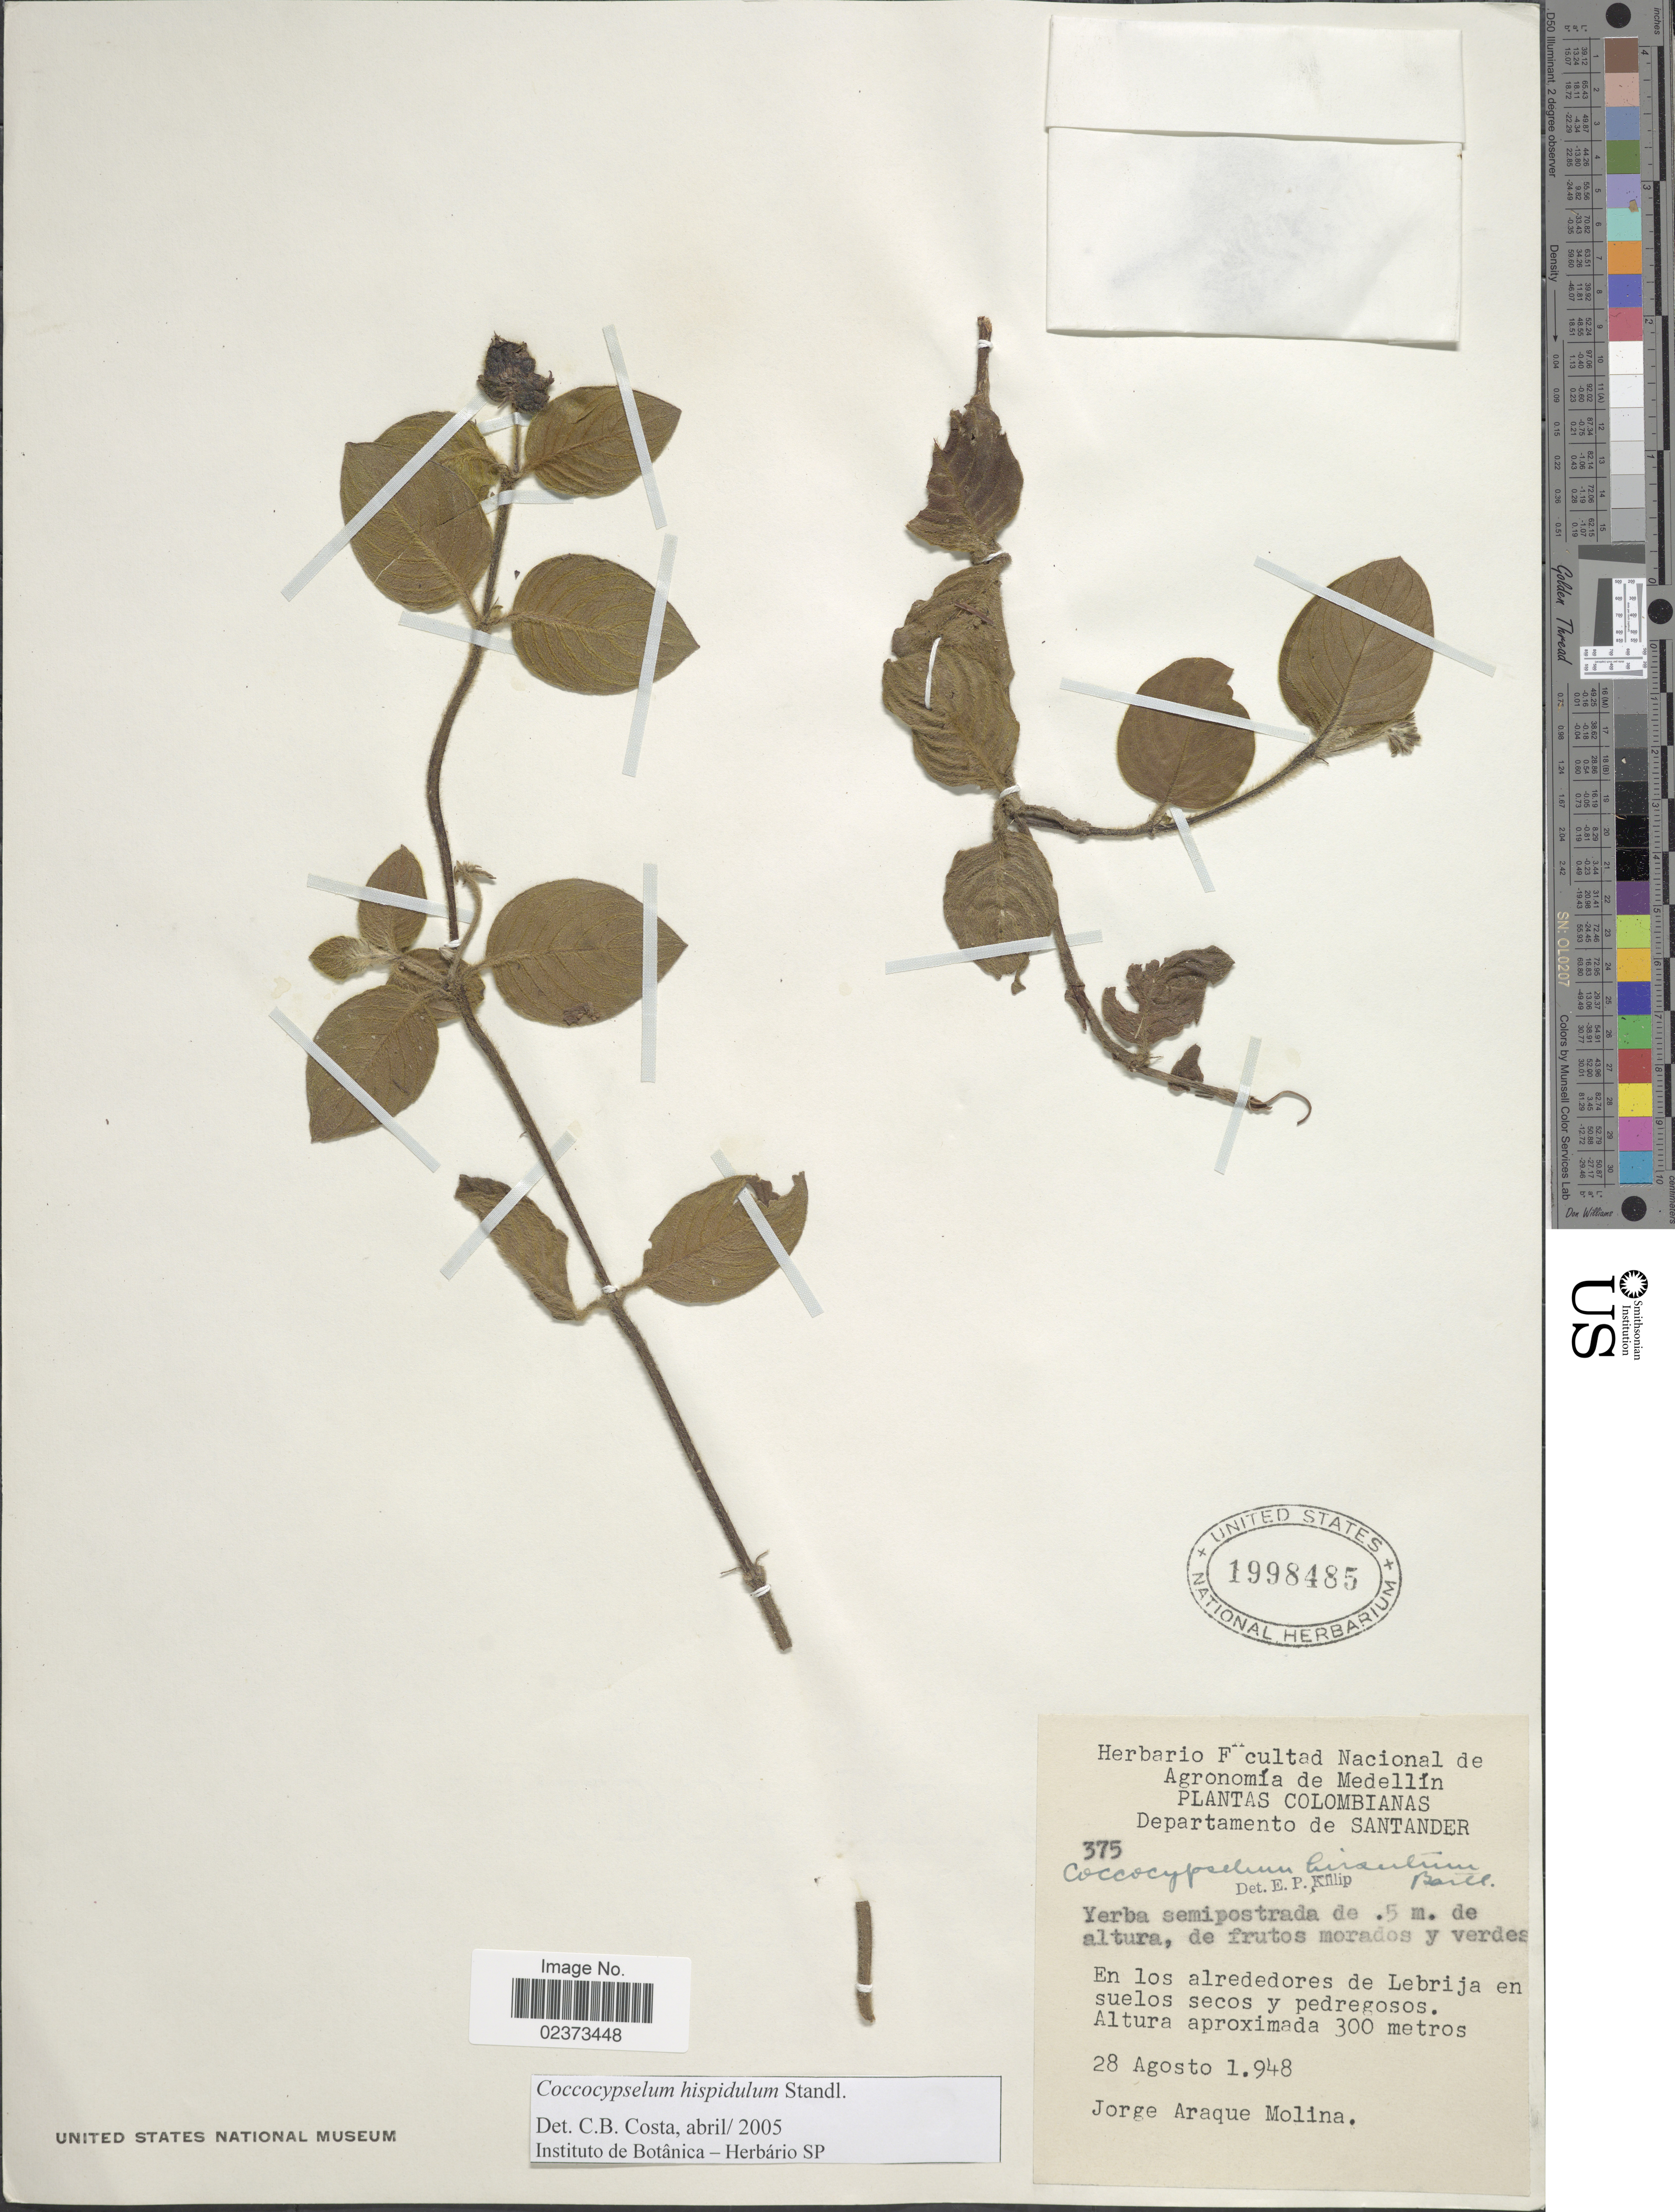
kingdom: Plantae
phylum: Tracheophyta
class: Magnoliopsida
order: Gentianales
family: Rubiaceae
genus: Coccocypselum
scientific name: Coccocypselum hispidulum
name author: (Standl.) Standl.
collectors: J. A. Molina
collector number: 375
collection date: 1948-08-28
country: Colombia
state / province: Santander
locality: En los alrededores de Lebrija en suelos secos y pedregosos.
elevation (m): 300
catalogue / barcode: US 1998485